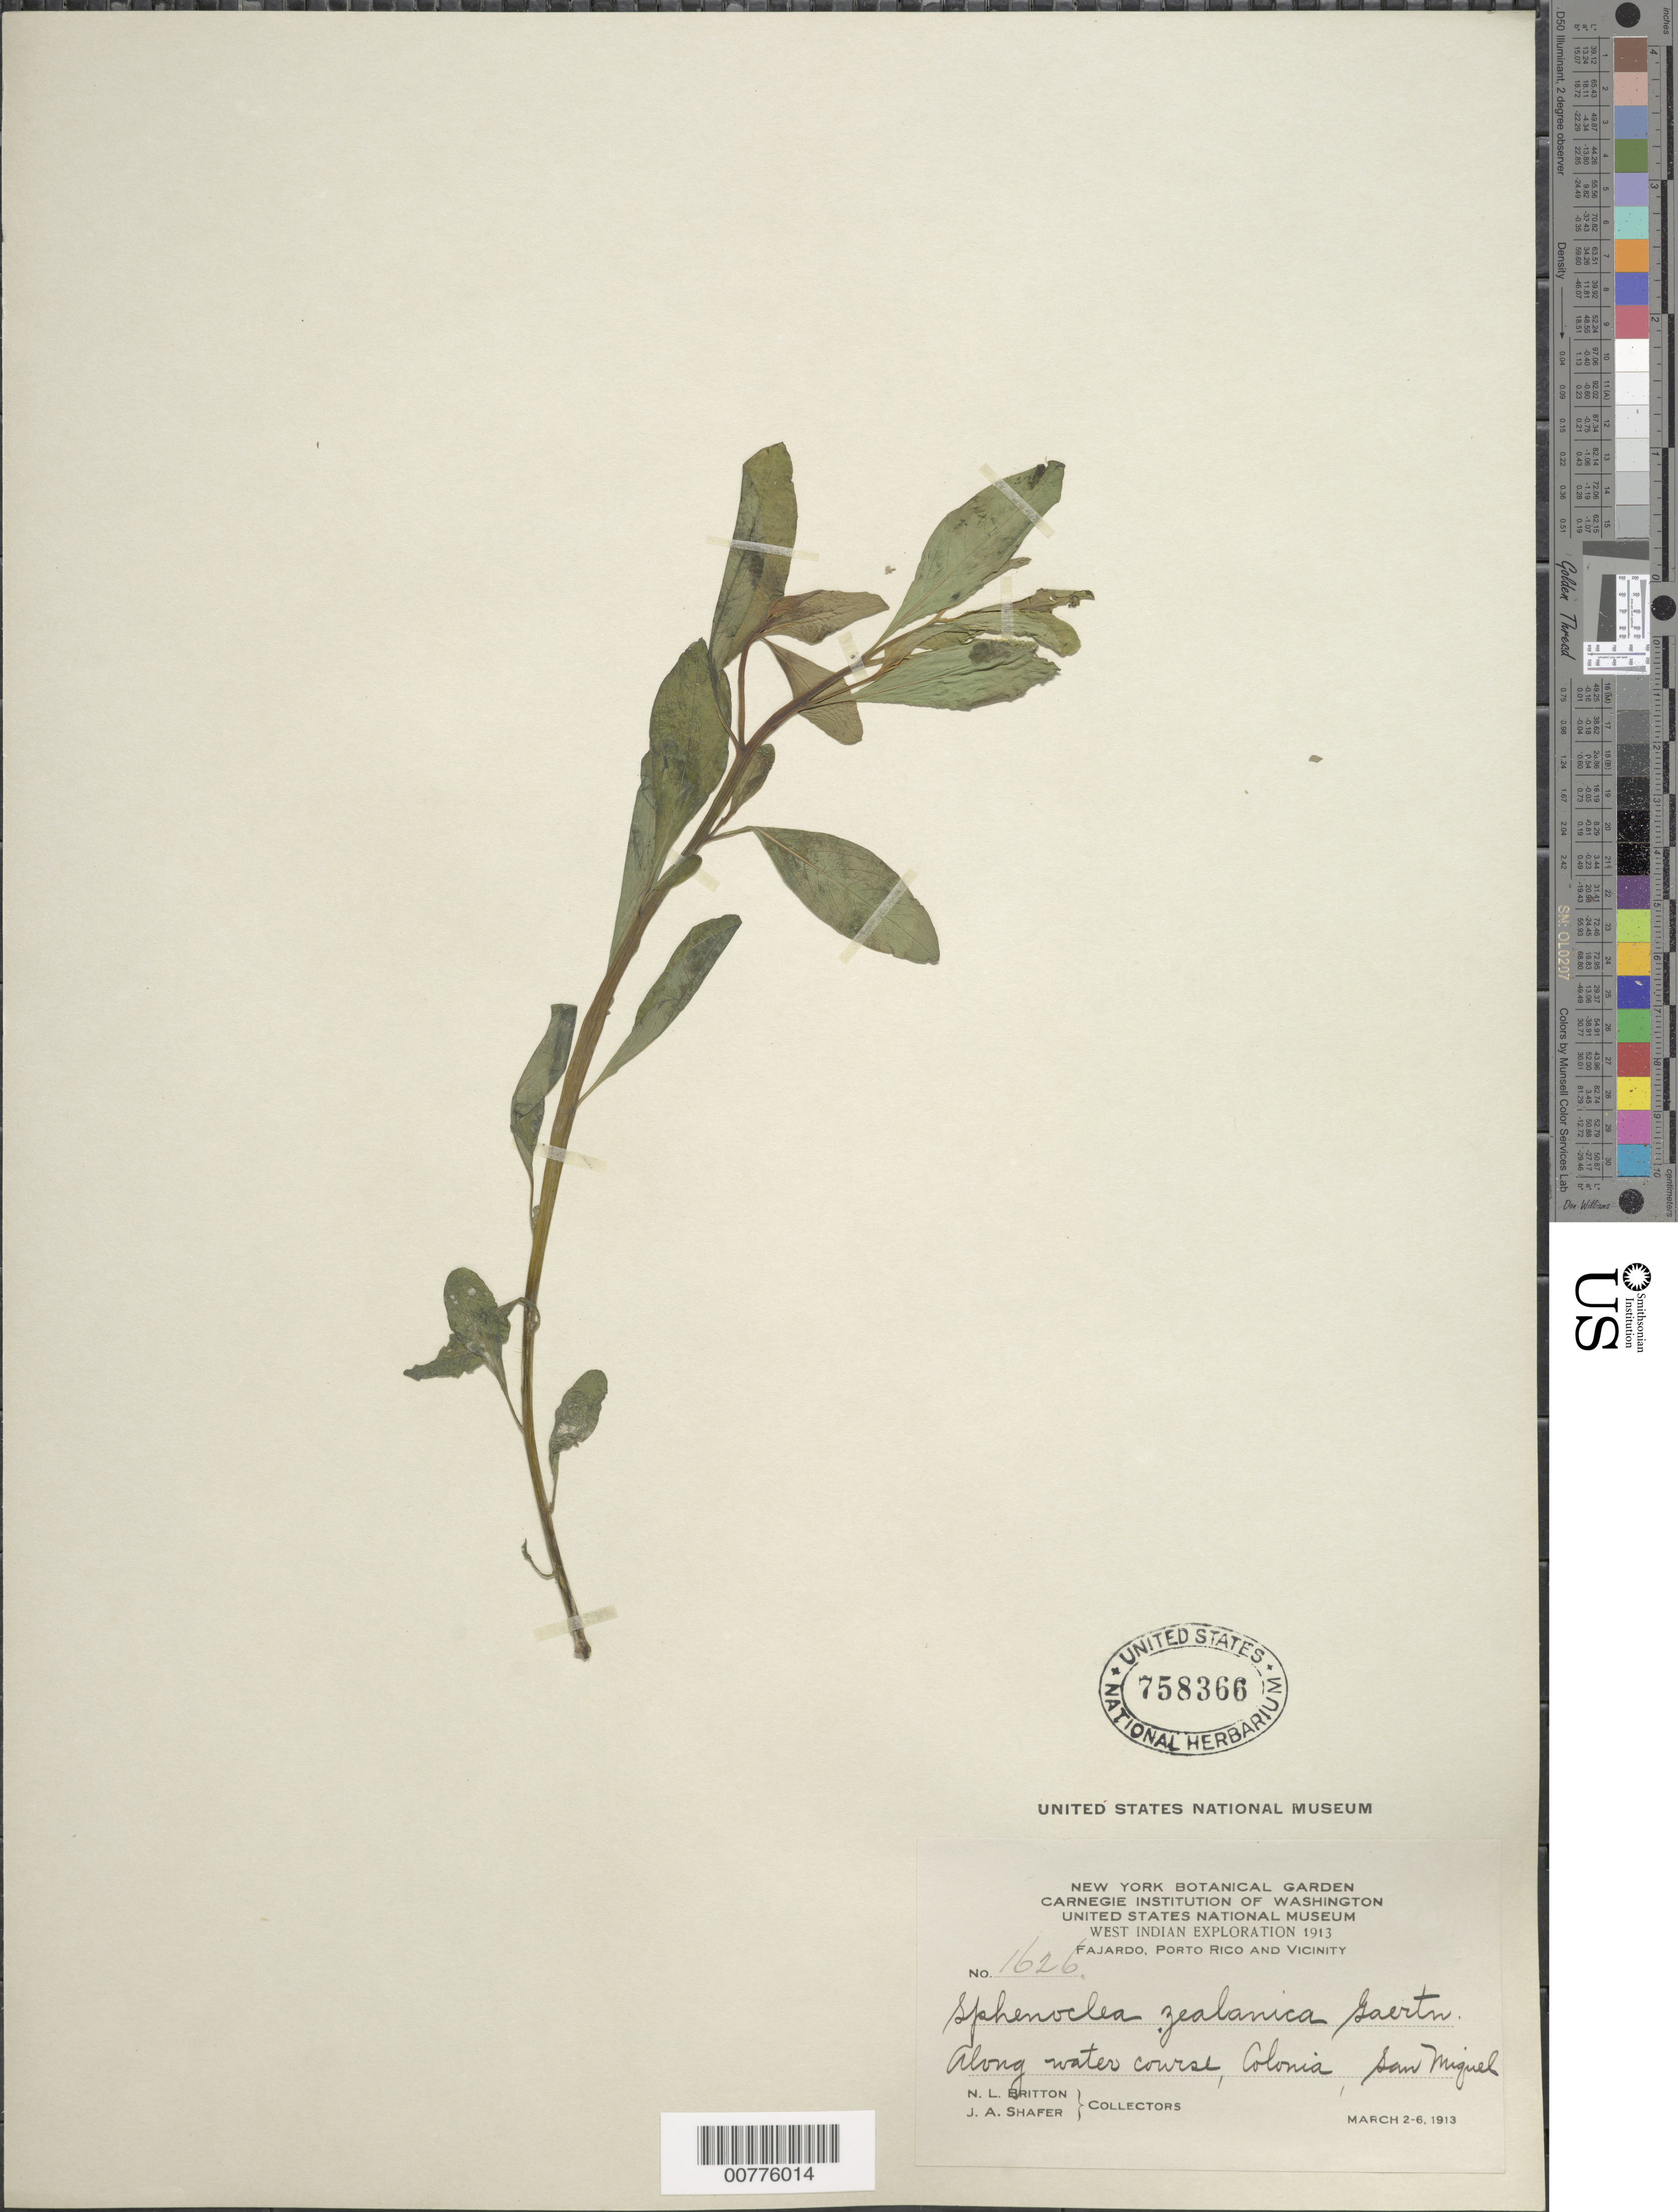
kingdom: Plantae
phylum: Tracheophyta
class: Magnoliopsida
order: Solanales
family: Sphenocleaceae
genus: Sphenoclea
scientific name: Sphenoclea zeylanica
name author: Gaertn.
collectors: N. Britton & J. A. Shafer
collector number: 1626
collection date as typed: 02 Mar 1913 to 06 Mar 1913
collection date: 1913-03-02/1913-03-06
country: Puerto Rico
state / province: Fajardo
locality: Fajardo. Along water course, Colonia, San Miguel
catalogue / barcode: US 758366